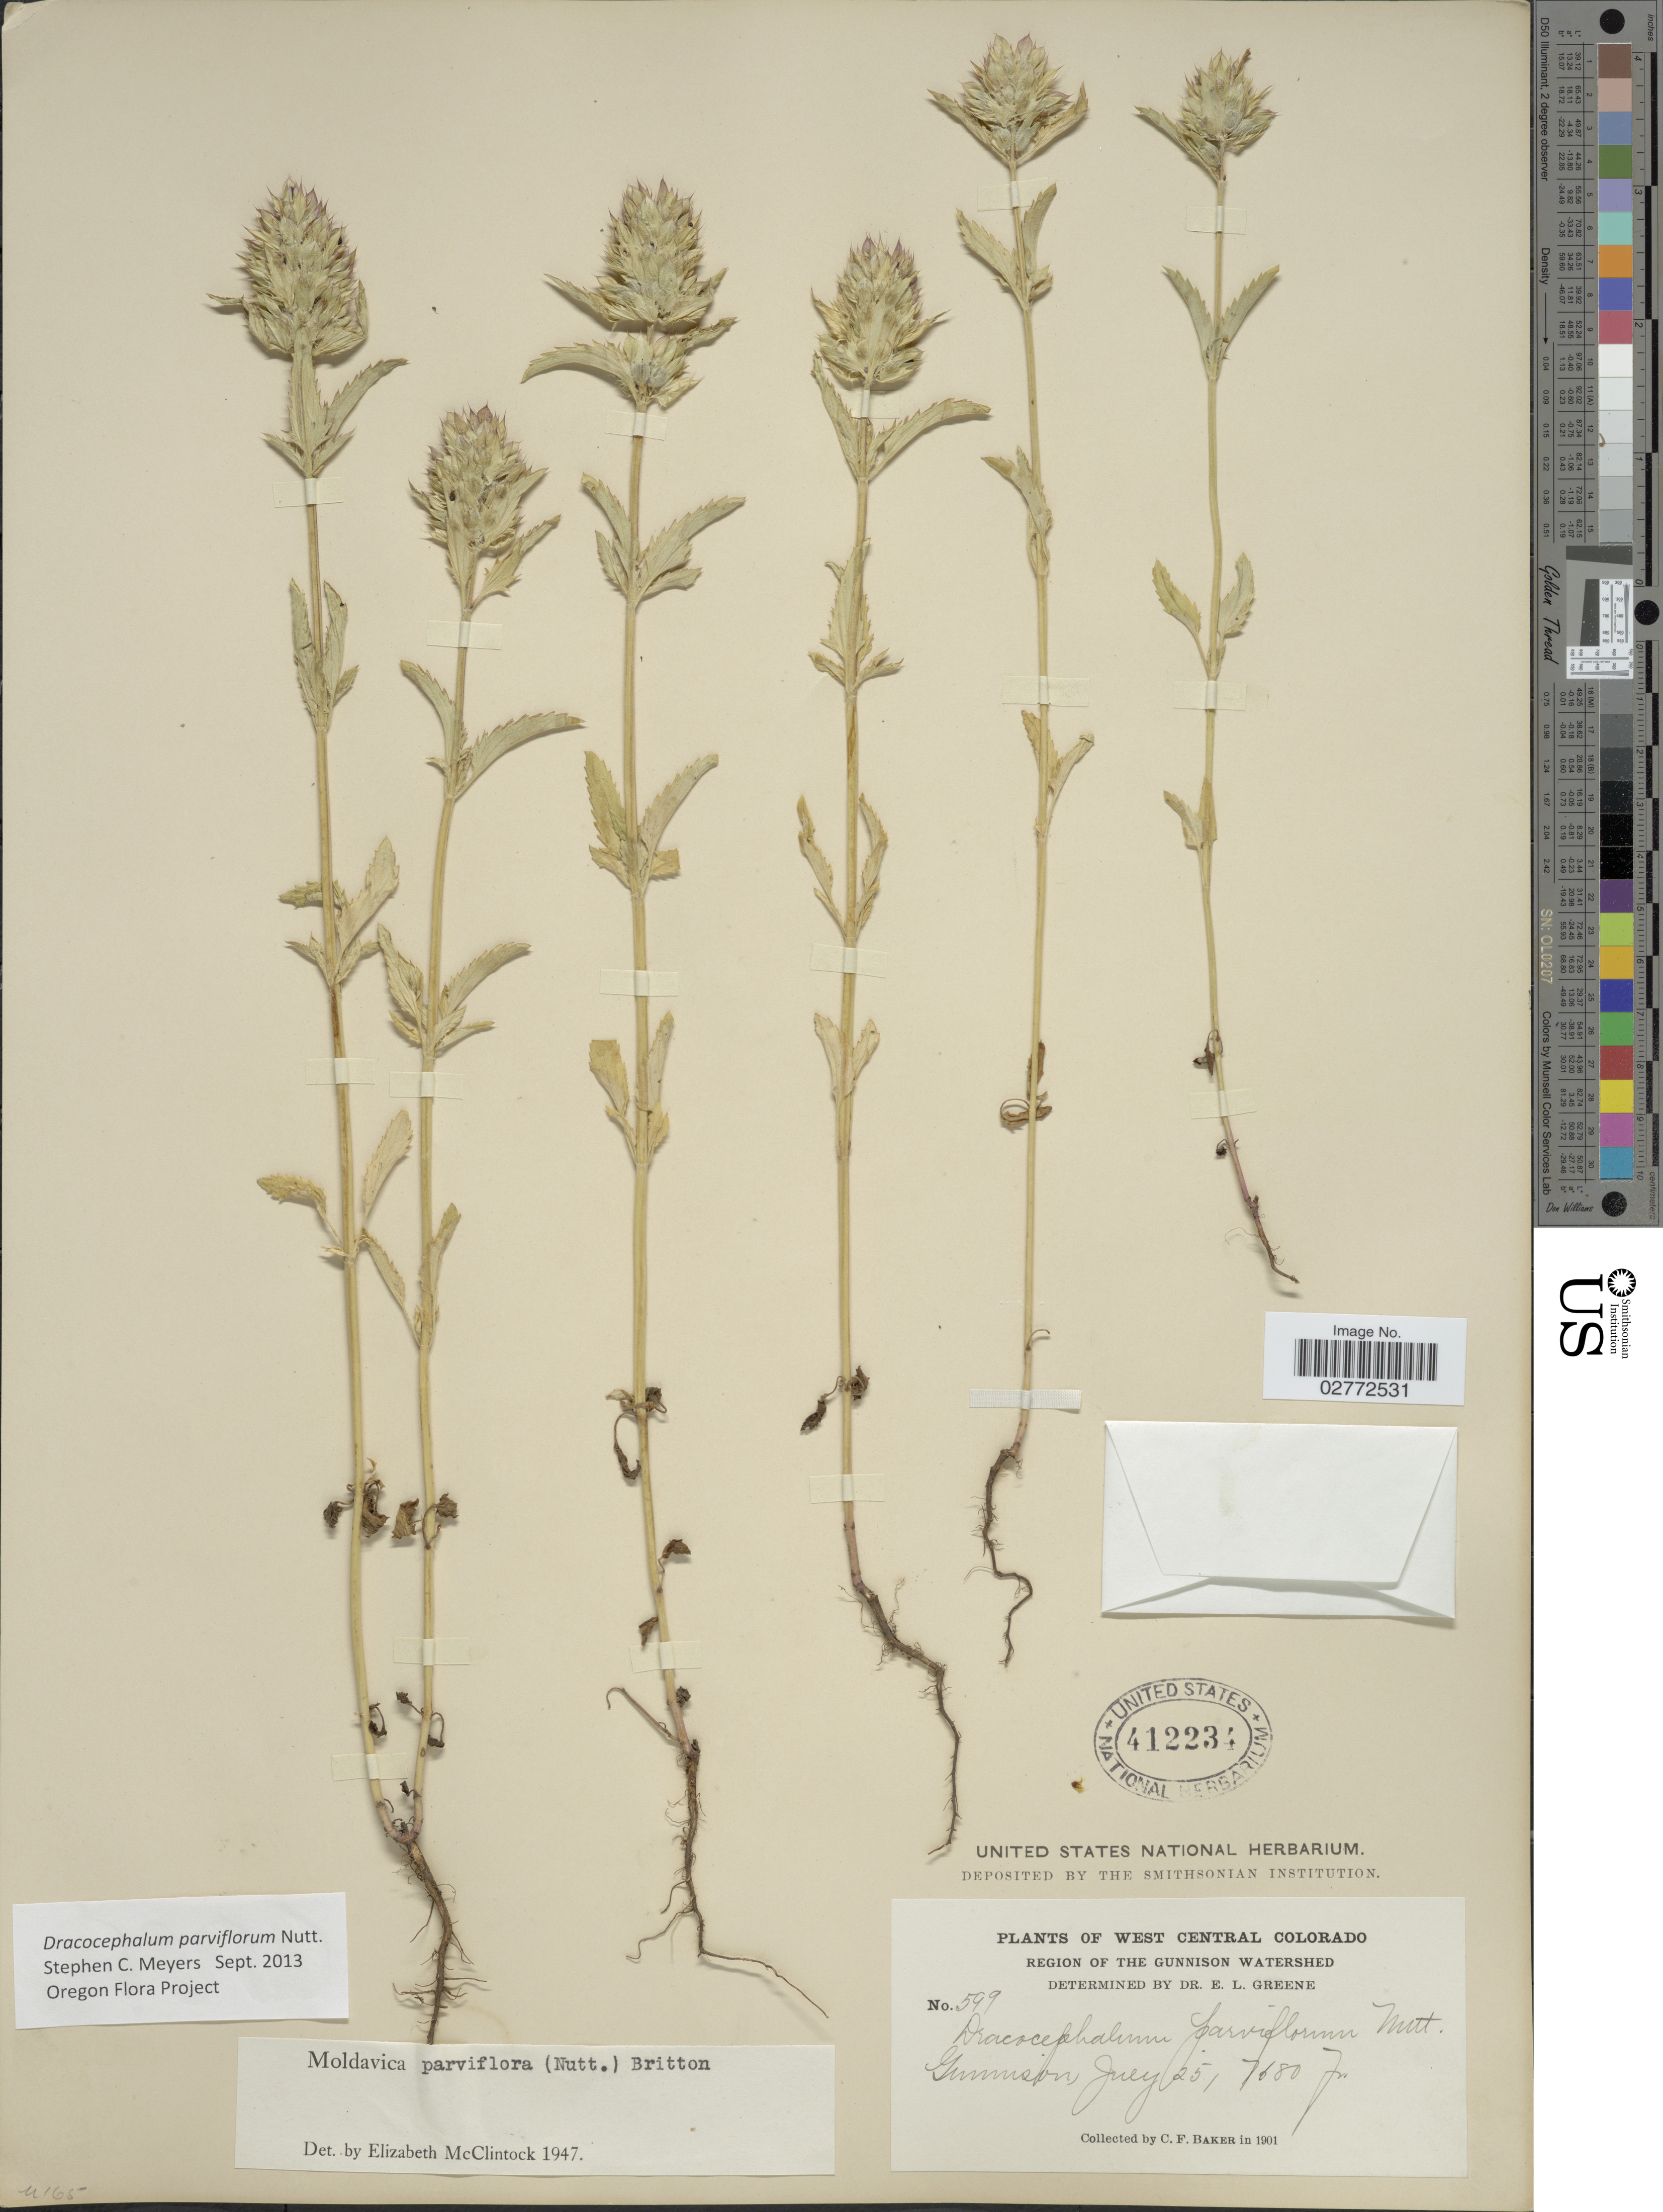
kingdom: Plantae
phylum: Tracheophyta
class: Magnoliopsida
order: Lamiales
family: Lamiaceae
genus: Dracocephalum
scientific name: Dracocephalum parviflorum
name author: Nutt.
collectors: C. F. Baker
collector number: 599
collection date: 1901-07-25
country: United States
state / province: Colorado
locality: West Central Colorado. Region of the Gunnison Watershed. Gunnison.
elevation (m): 2341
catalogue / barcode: US 412234